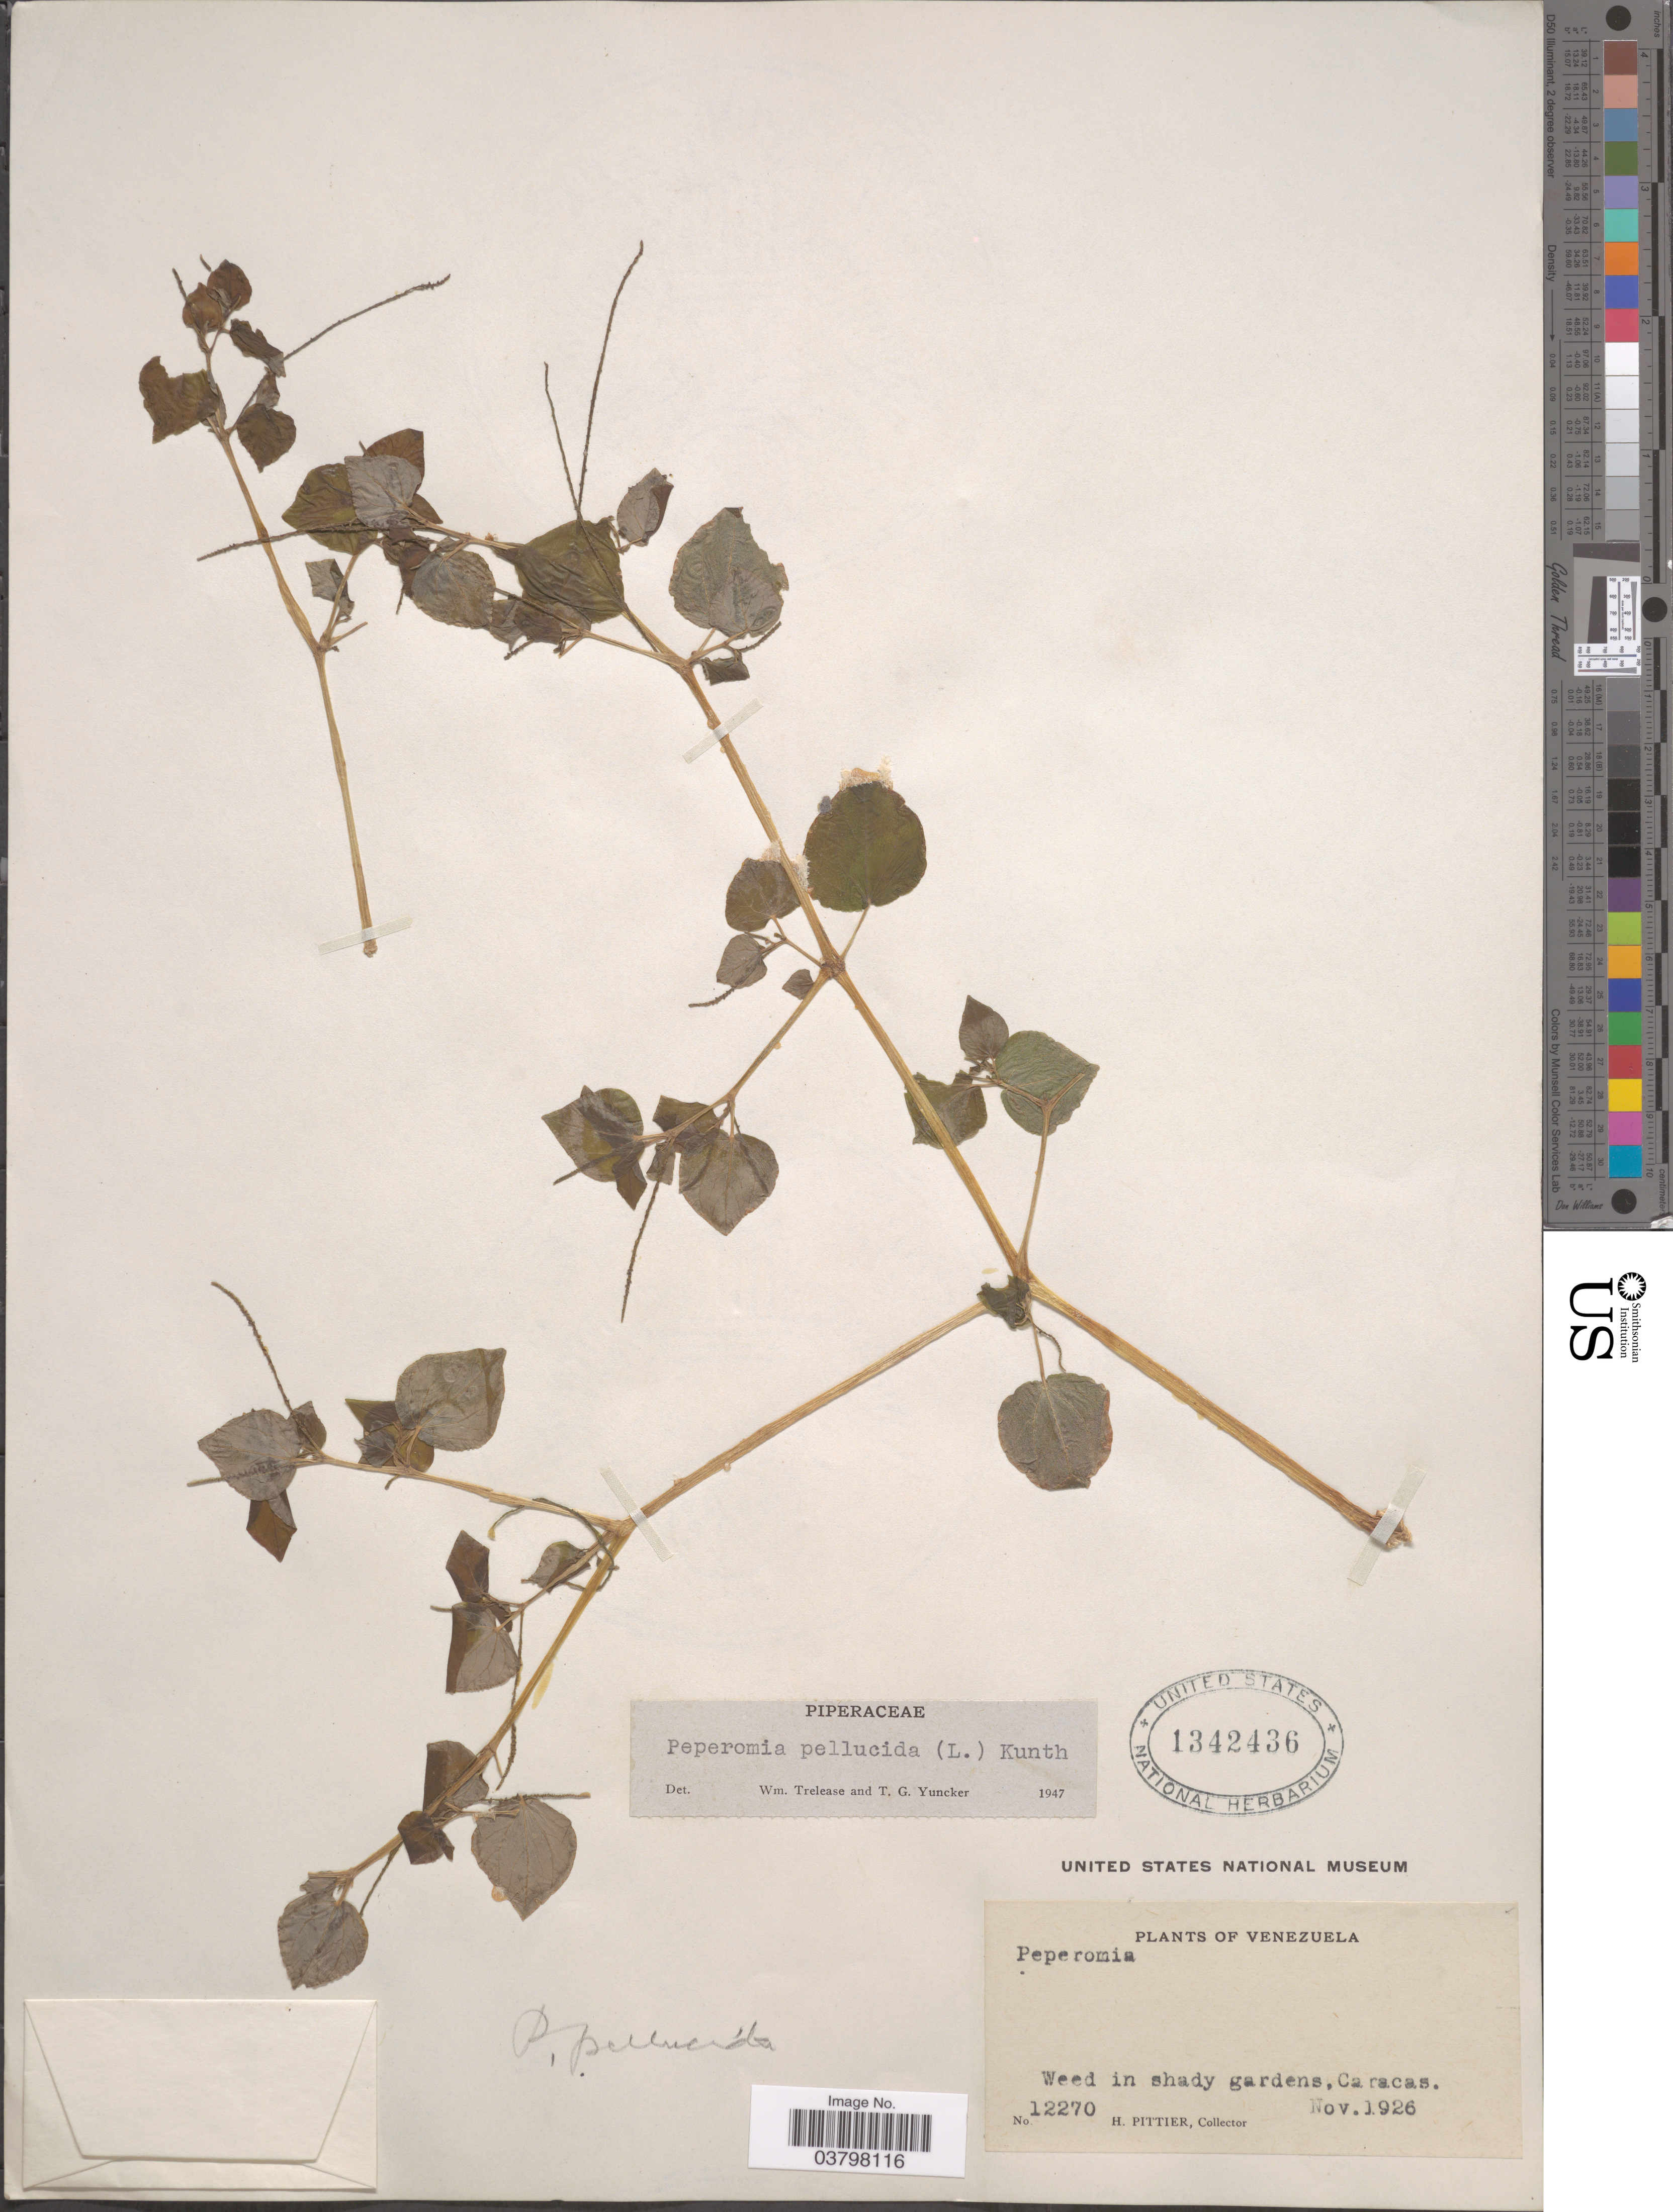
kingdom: Plantae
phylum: Tracheophyta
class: Magnoliopsida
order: Piperales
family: Piperaceae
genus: Peperomia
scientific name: Peperomia pellucida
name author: (L.) Kunth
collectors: H. F. Pittier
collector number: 12270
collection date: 1926-11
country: Venezuela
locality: Caracas.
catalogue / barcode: US 1342436